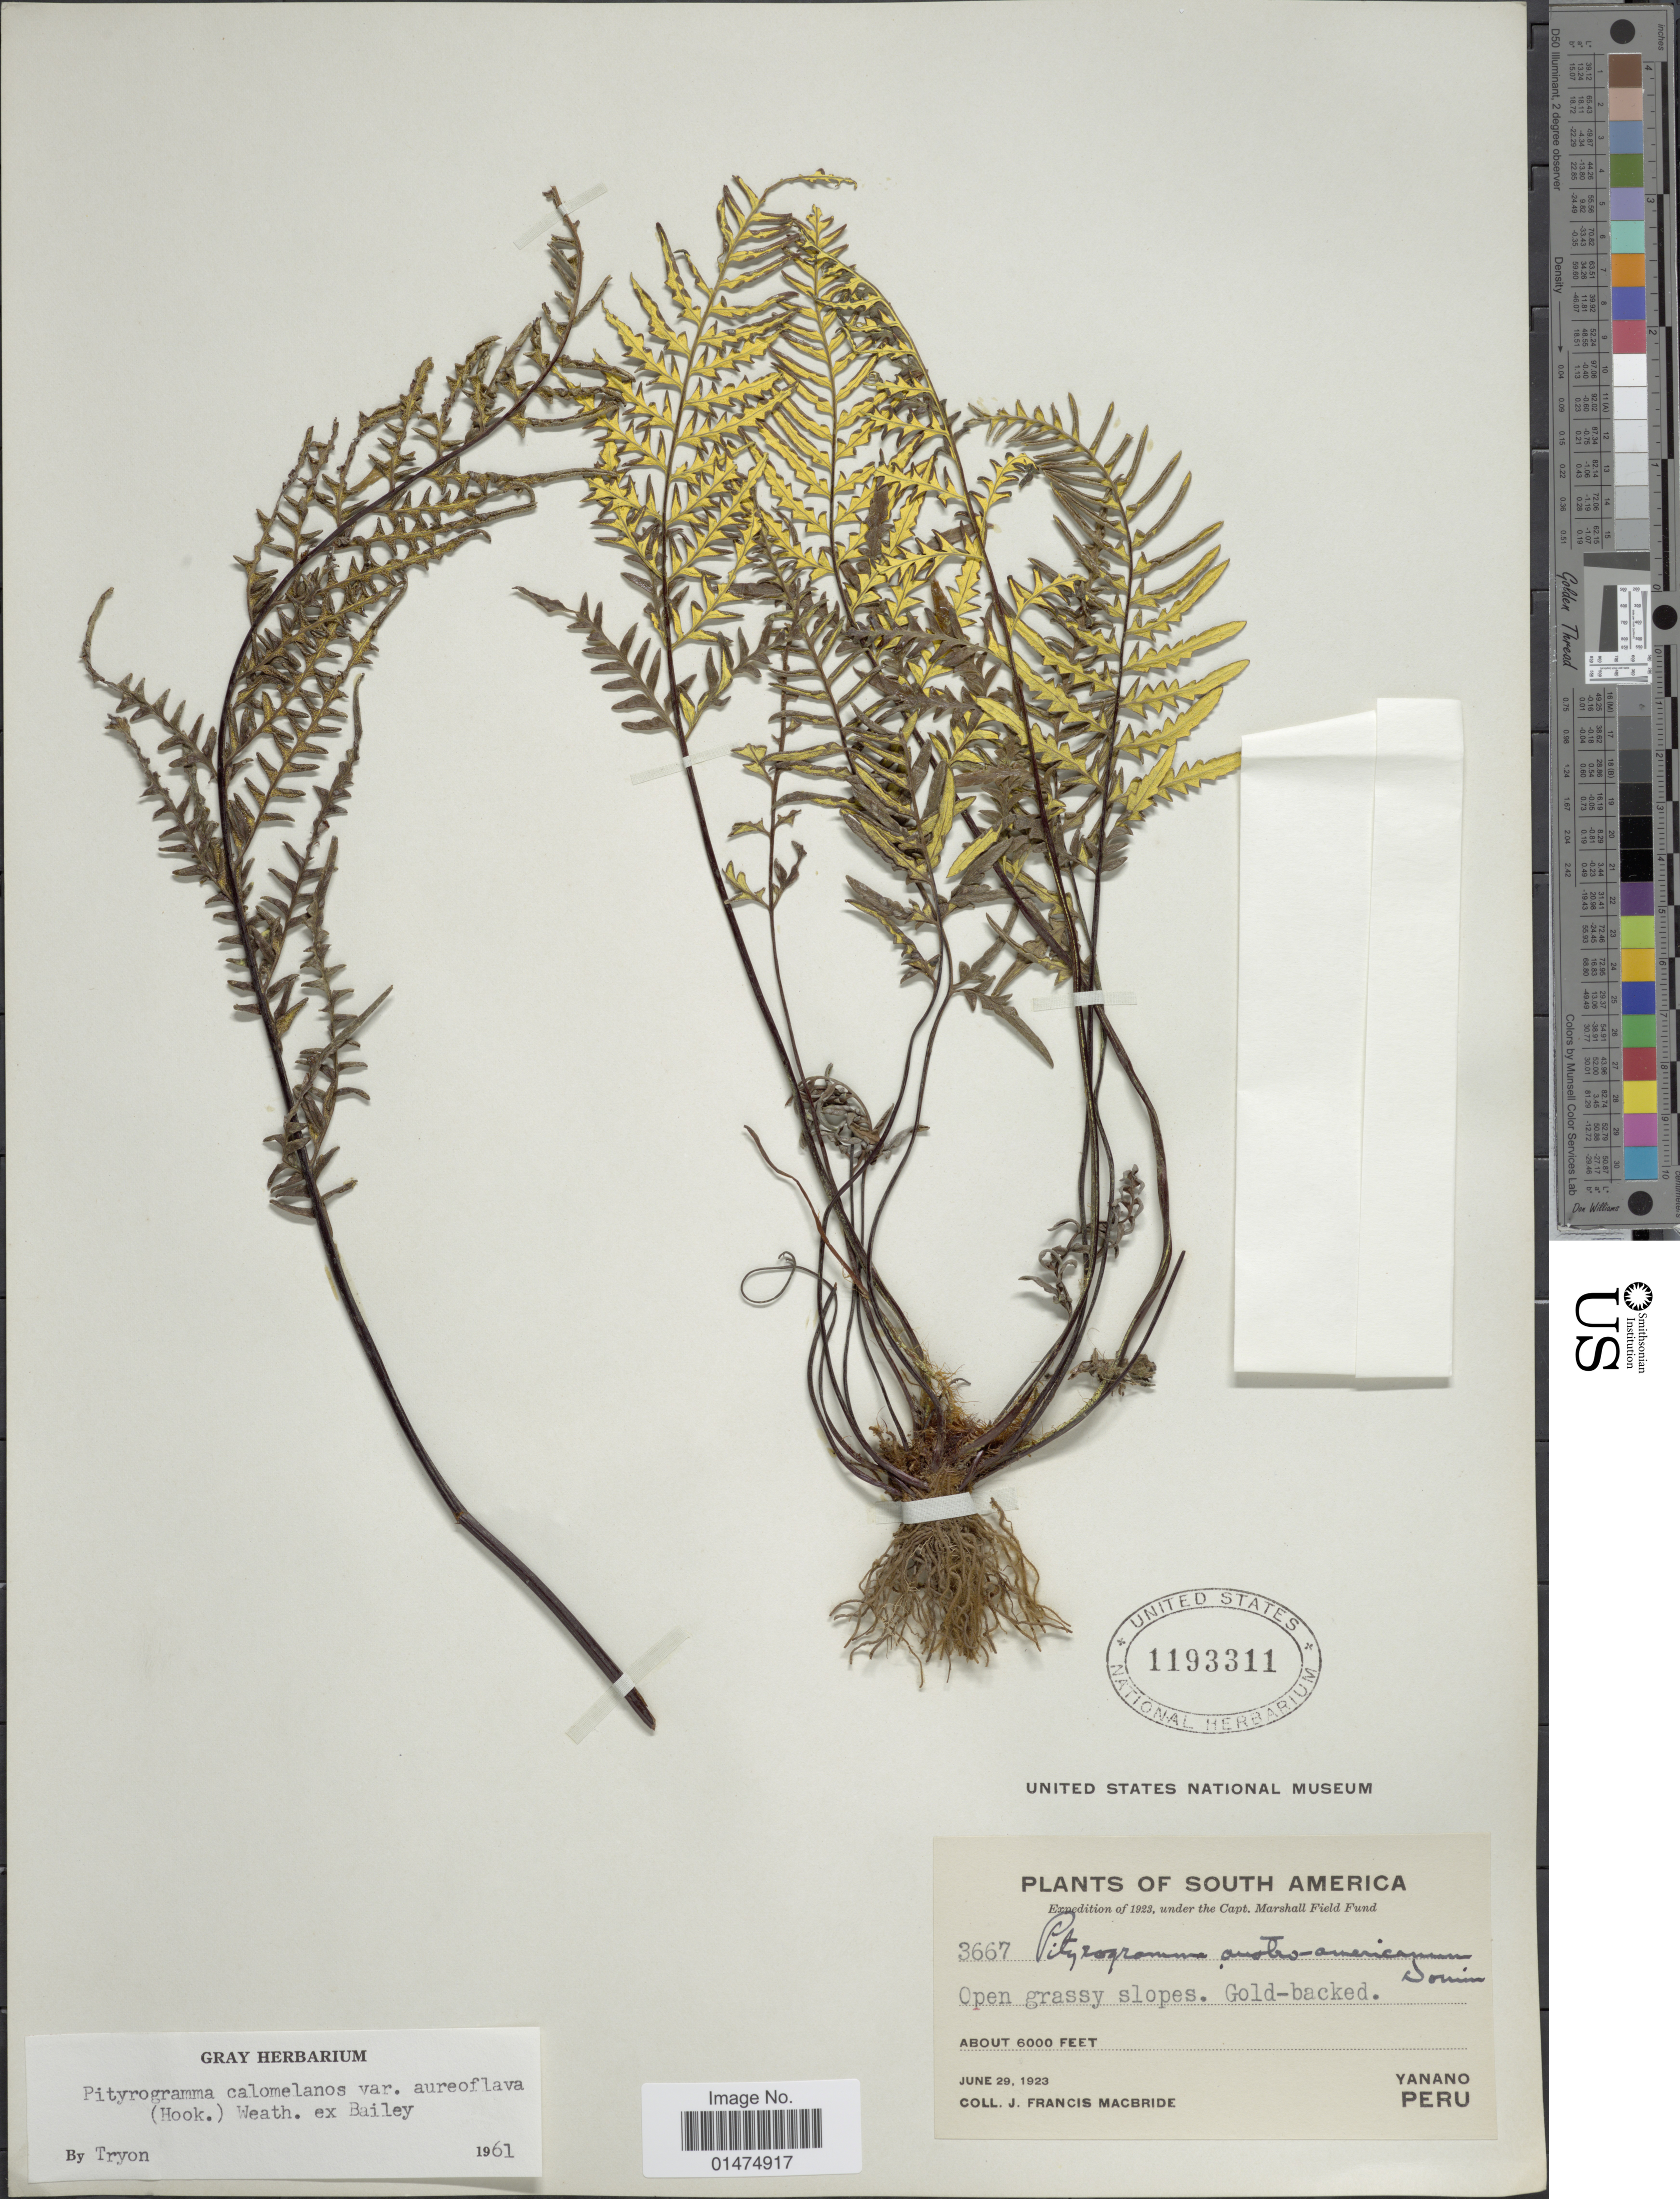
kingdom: Plantae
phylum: Tracheophyta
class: Polypodiopsida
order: Polypodiales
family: Pteridaceae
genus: Pityrogramma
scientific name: Pityrogramma calomelanos var. aureoflava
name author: (Hook.) Weath. ex L.H. Bailey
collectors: J. F. Macbride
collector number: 3667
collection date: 1923-06-29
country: Peru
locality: Yanano, South America.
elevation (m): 1829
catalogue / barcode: US 1193311